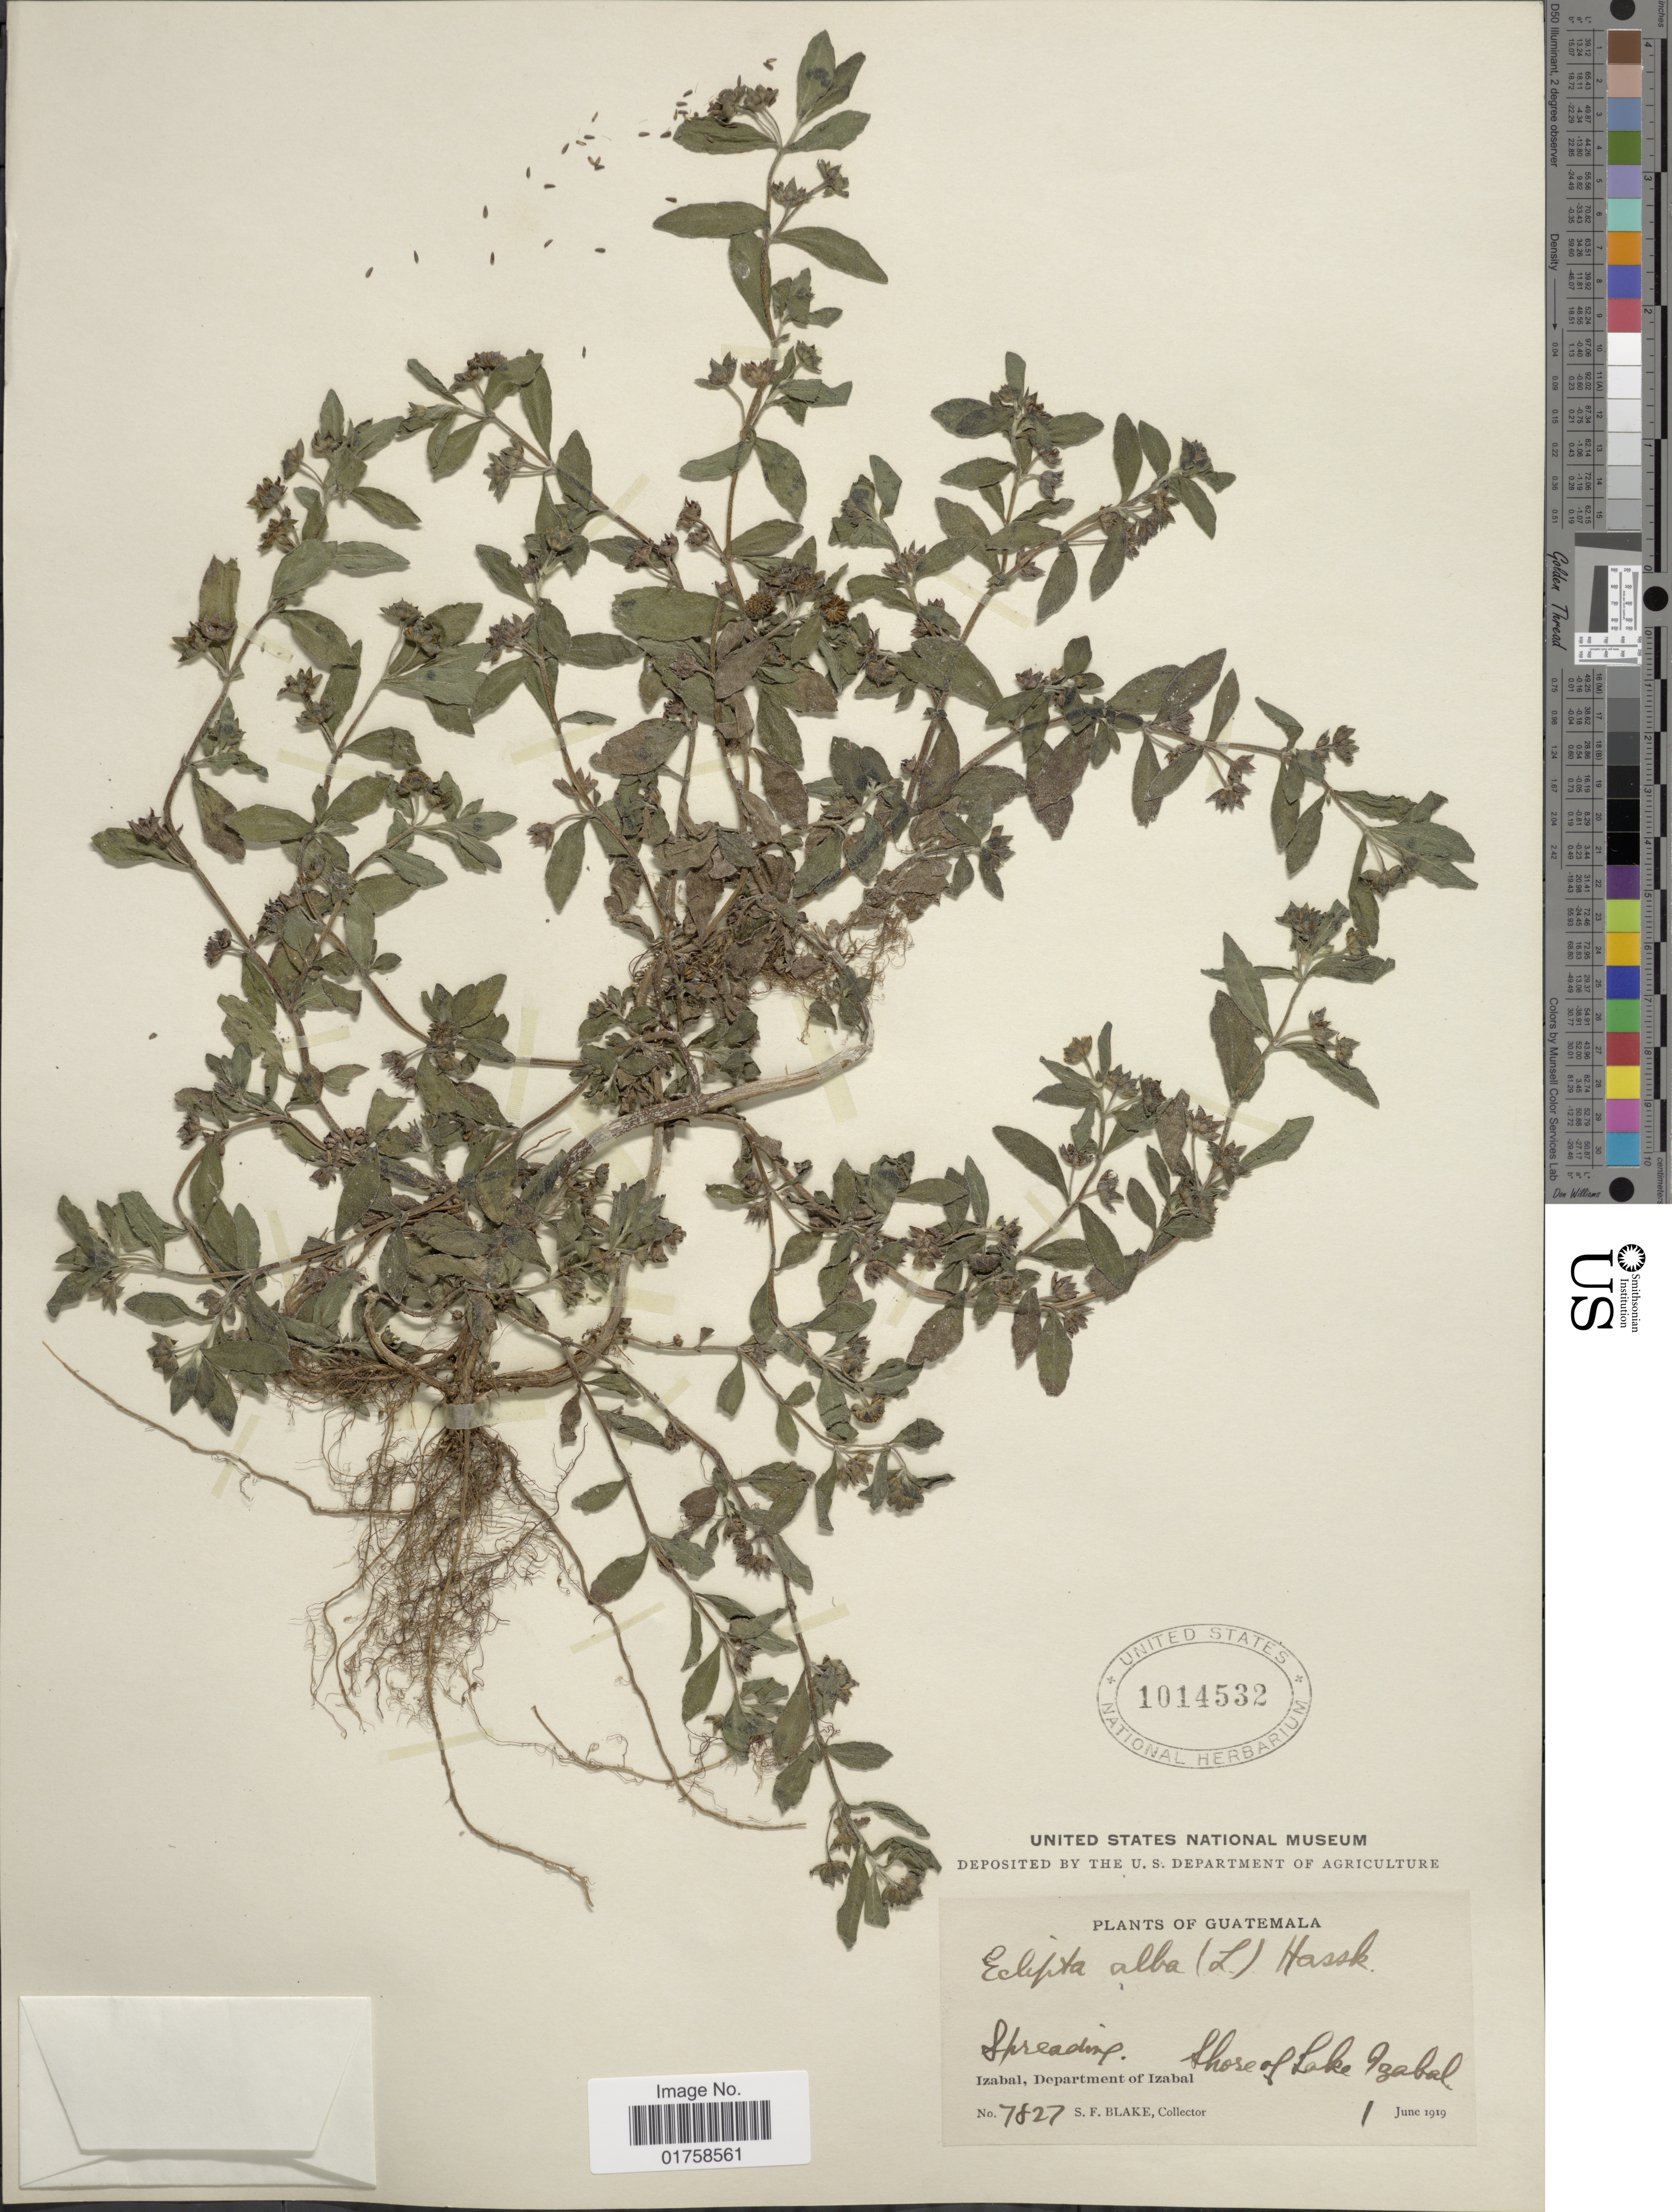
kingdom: Plantae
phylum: Tracheophyta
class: Magnoliopsida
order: Asterales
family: Asteraceae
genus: Eclipta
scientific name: Eclipta alba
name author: (L.) Hassk.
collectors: S. Blake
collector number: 7827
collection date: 1919-06-01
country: Guatemala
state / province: Izabal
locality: Guatemala. Izabal, Department of Izabal. Shore of Lake Izabal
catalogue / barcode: US 1014532